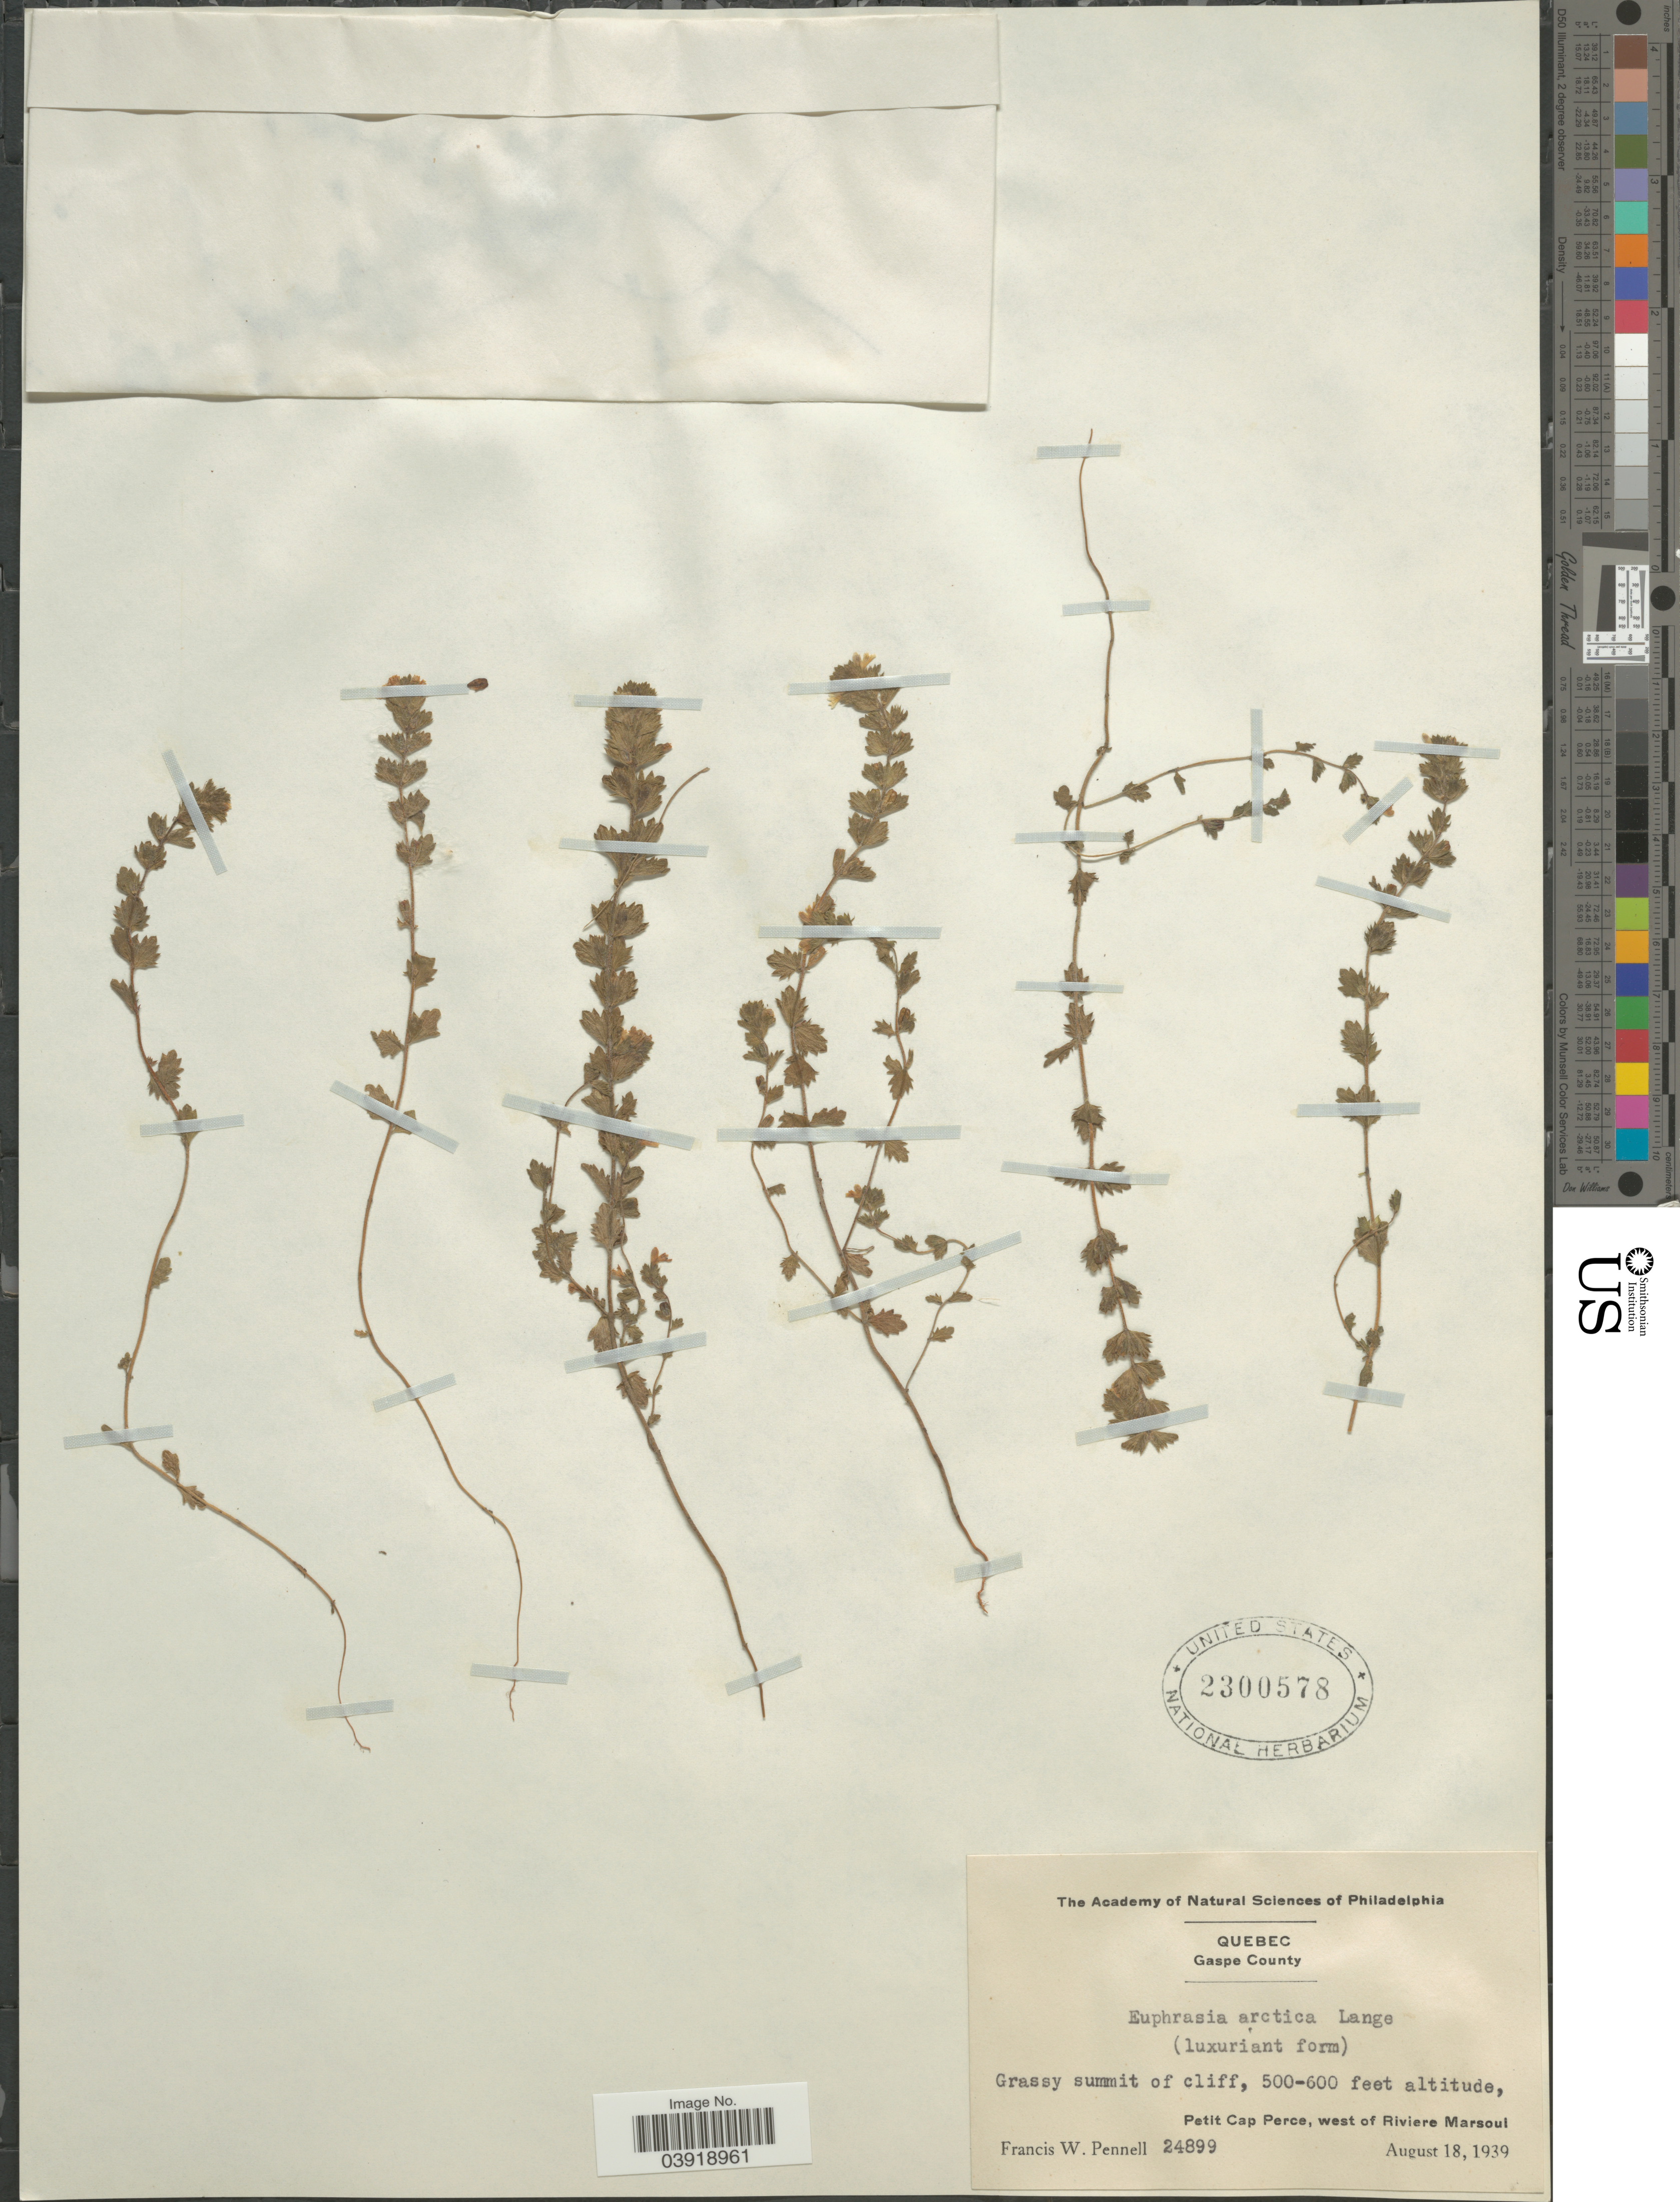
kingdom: Plantae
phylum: Tracheophyta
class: Magnoliopsida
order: Lamiales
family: Orobanchaceae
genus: Euphrasia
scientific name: Euphrasia arctica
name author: Lange ex Rostrup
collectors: F. W. Pennell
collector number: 24899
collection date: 1939-08-18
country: Canada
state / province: Quebec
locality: Gaspe County. Petit Cap Perce, west of Riviere Marsoui.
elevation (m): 152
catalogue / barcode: US 2300578